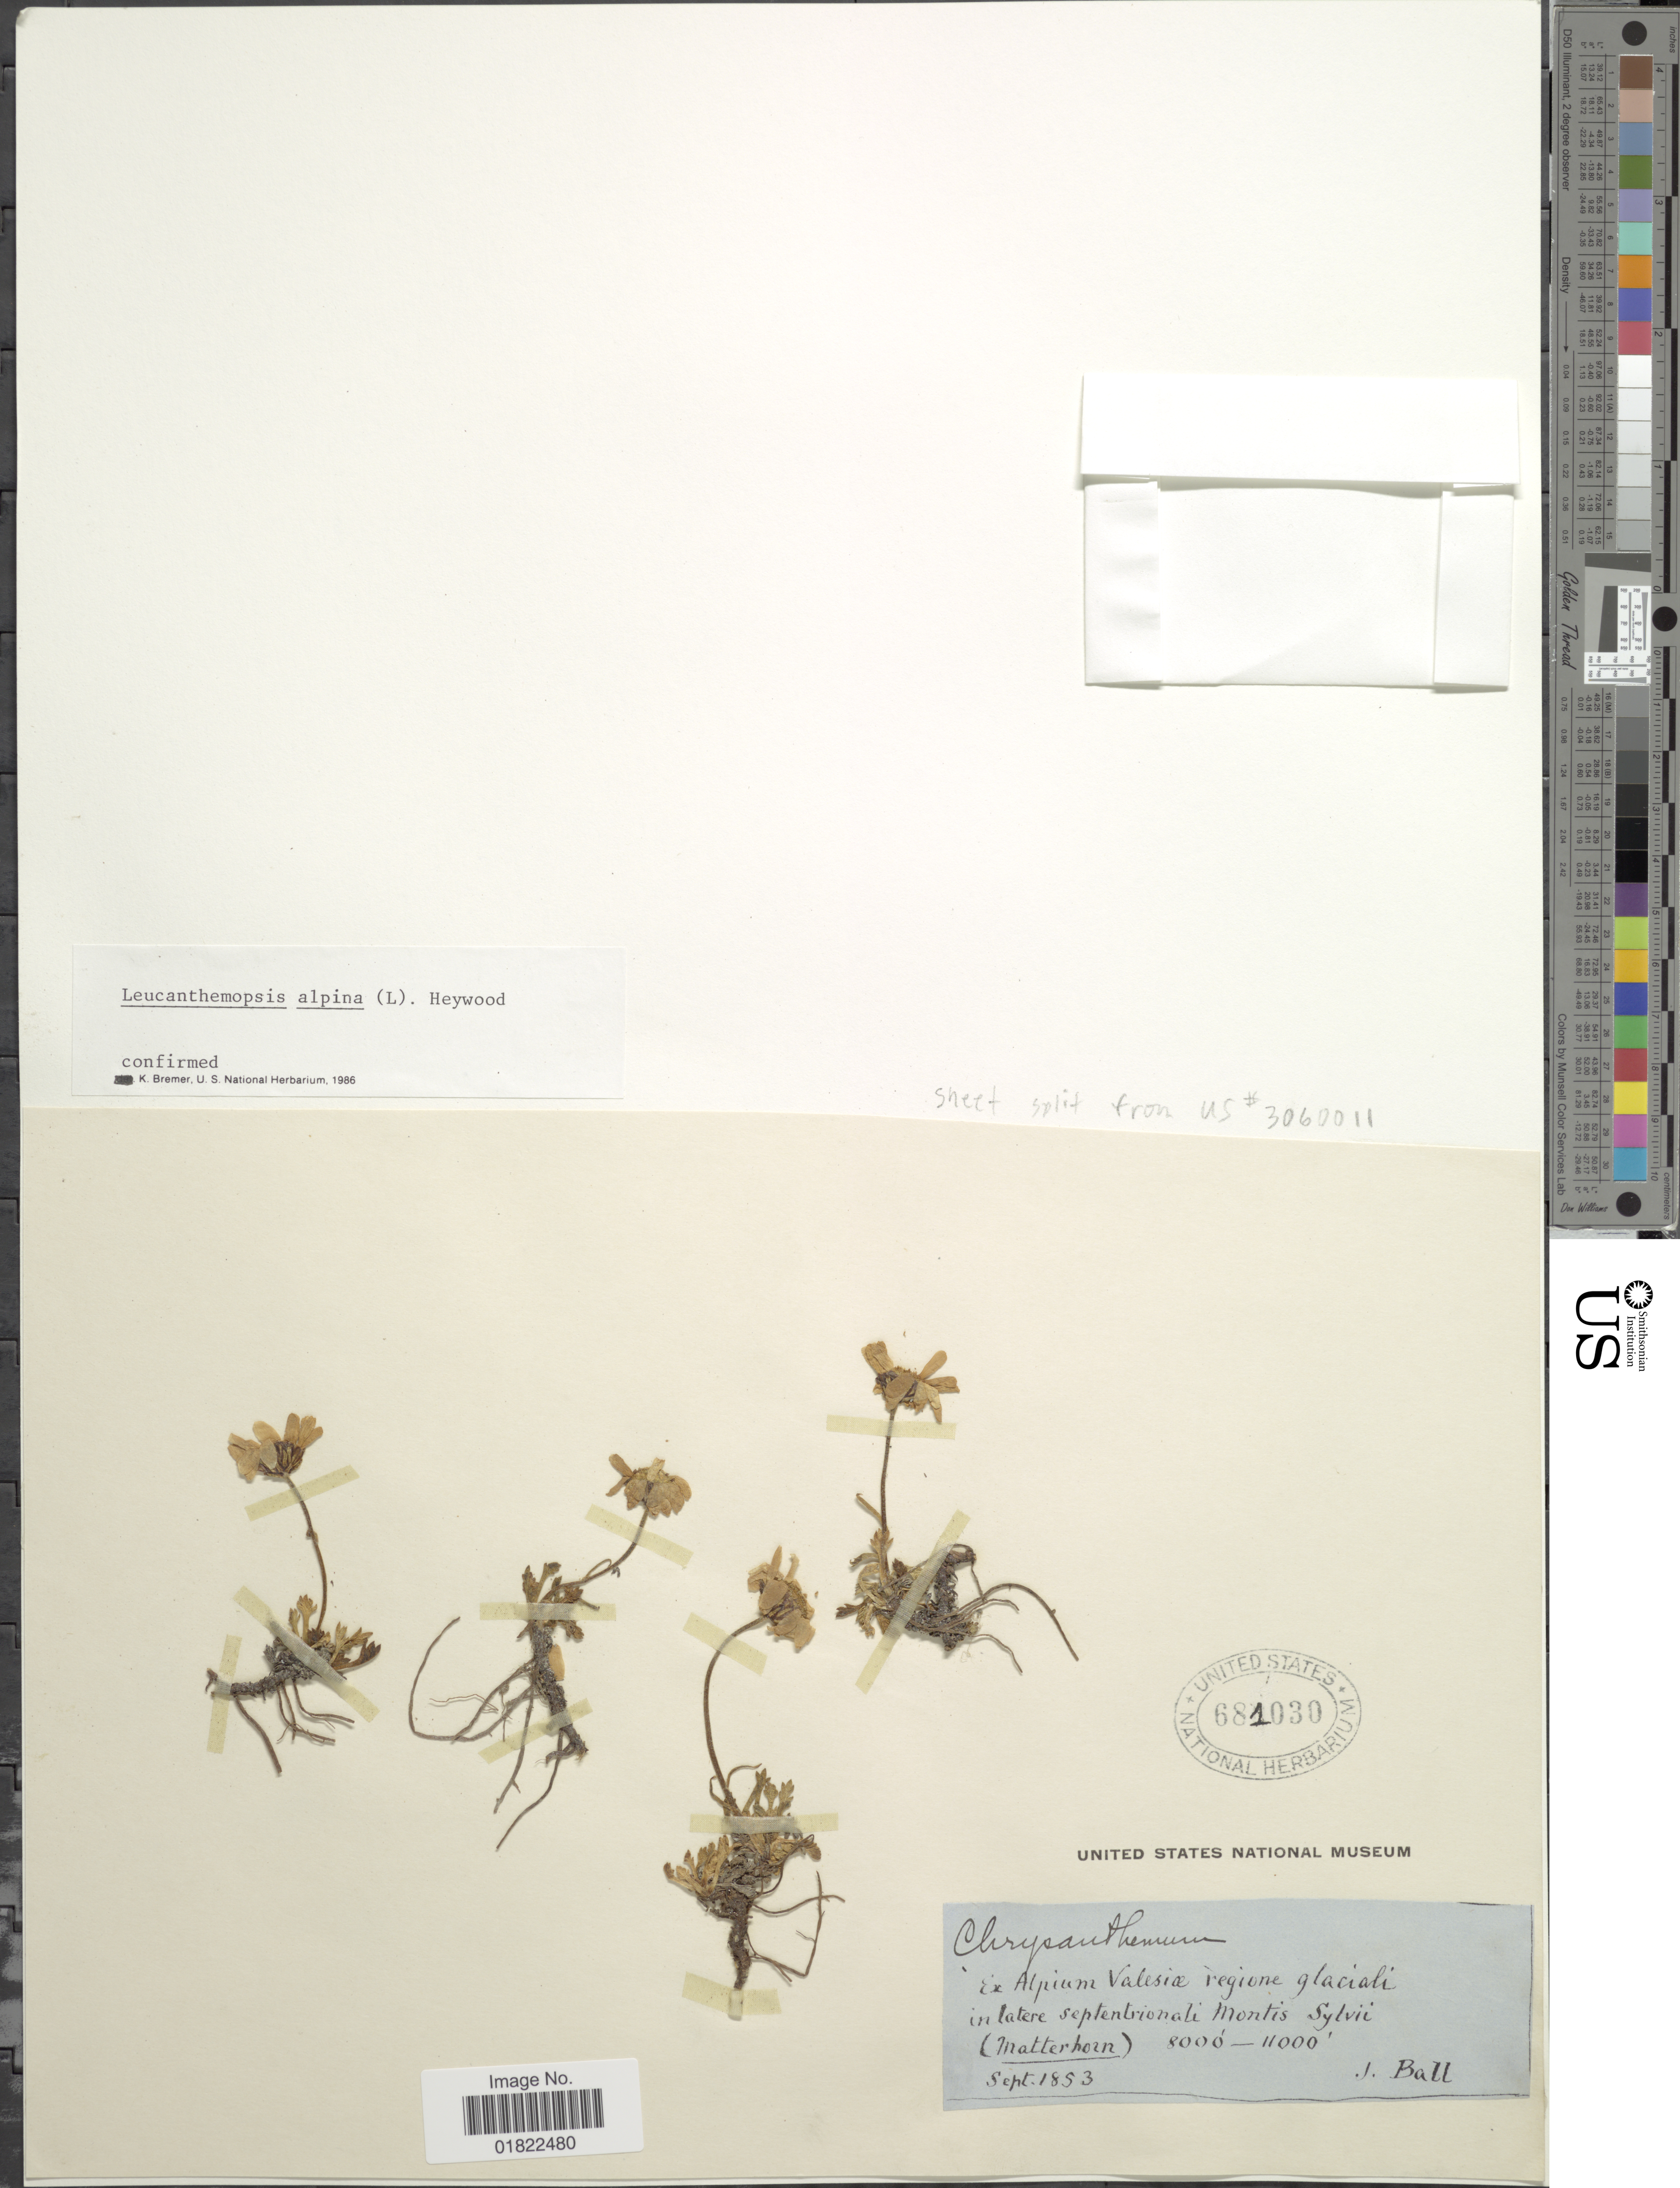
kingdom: Plantae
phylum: Tracheophyta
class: Magnoliopsida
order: Asterales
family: Asteraceae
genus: Leucanthemopsis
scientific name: Leucanthemopsis alpina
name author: (L.) Heywood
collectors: J. Ball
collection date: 1853-09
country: Switzerland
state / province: Valais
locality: Alpium regione glaciali in latere septentrionali montis Sylvii (Matterhorn)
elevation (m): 2438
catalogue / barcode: US 681030